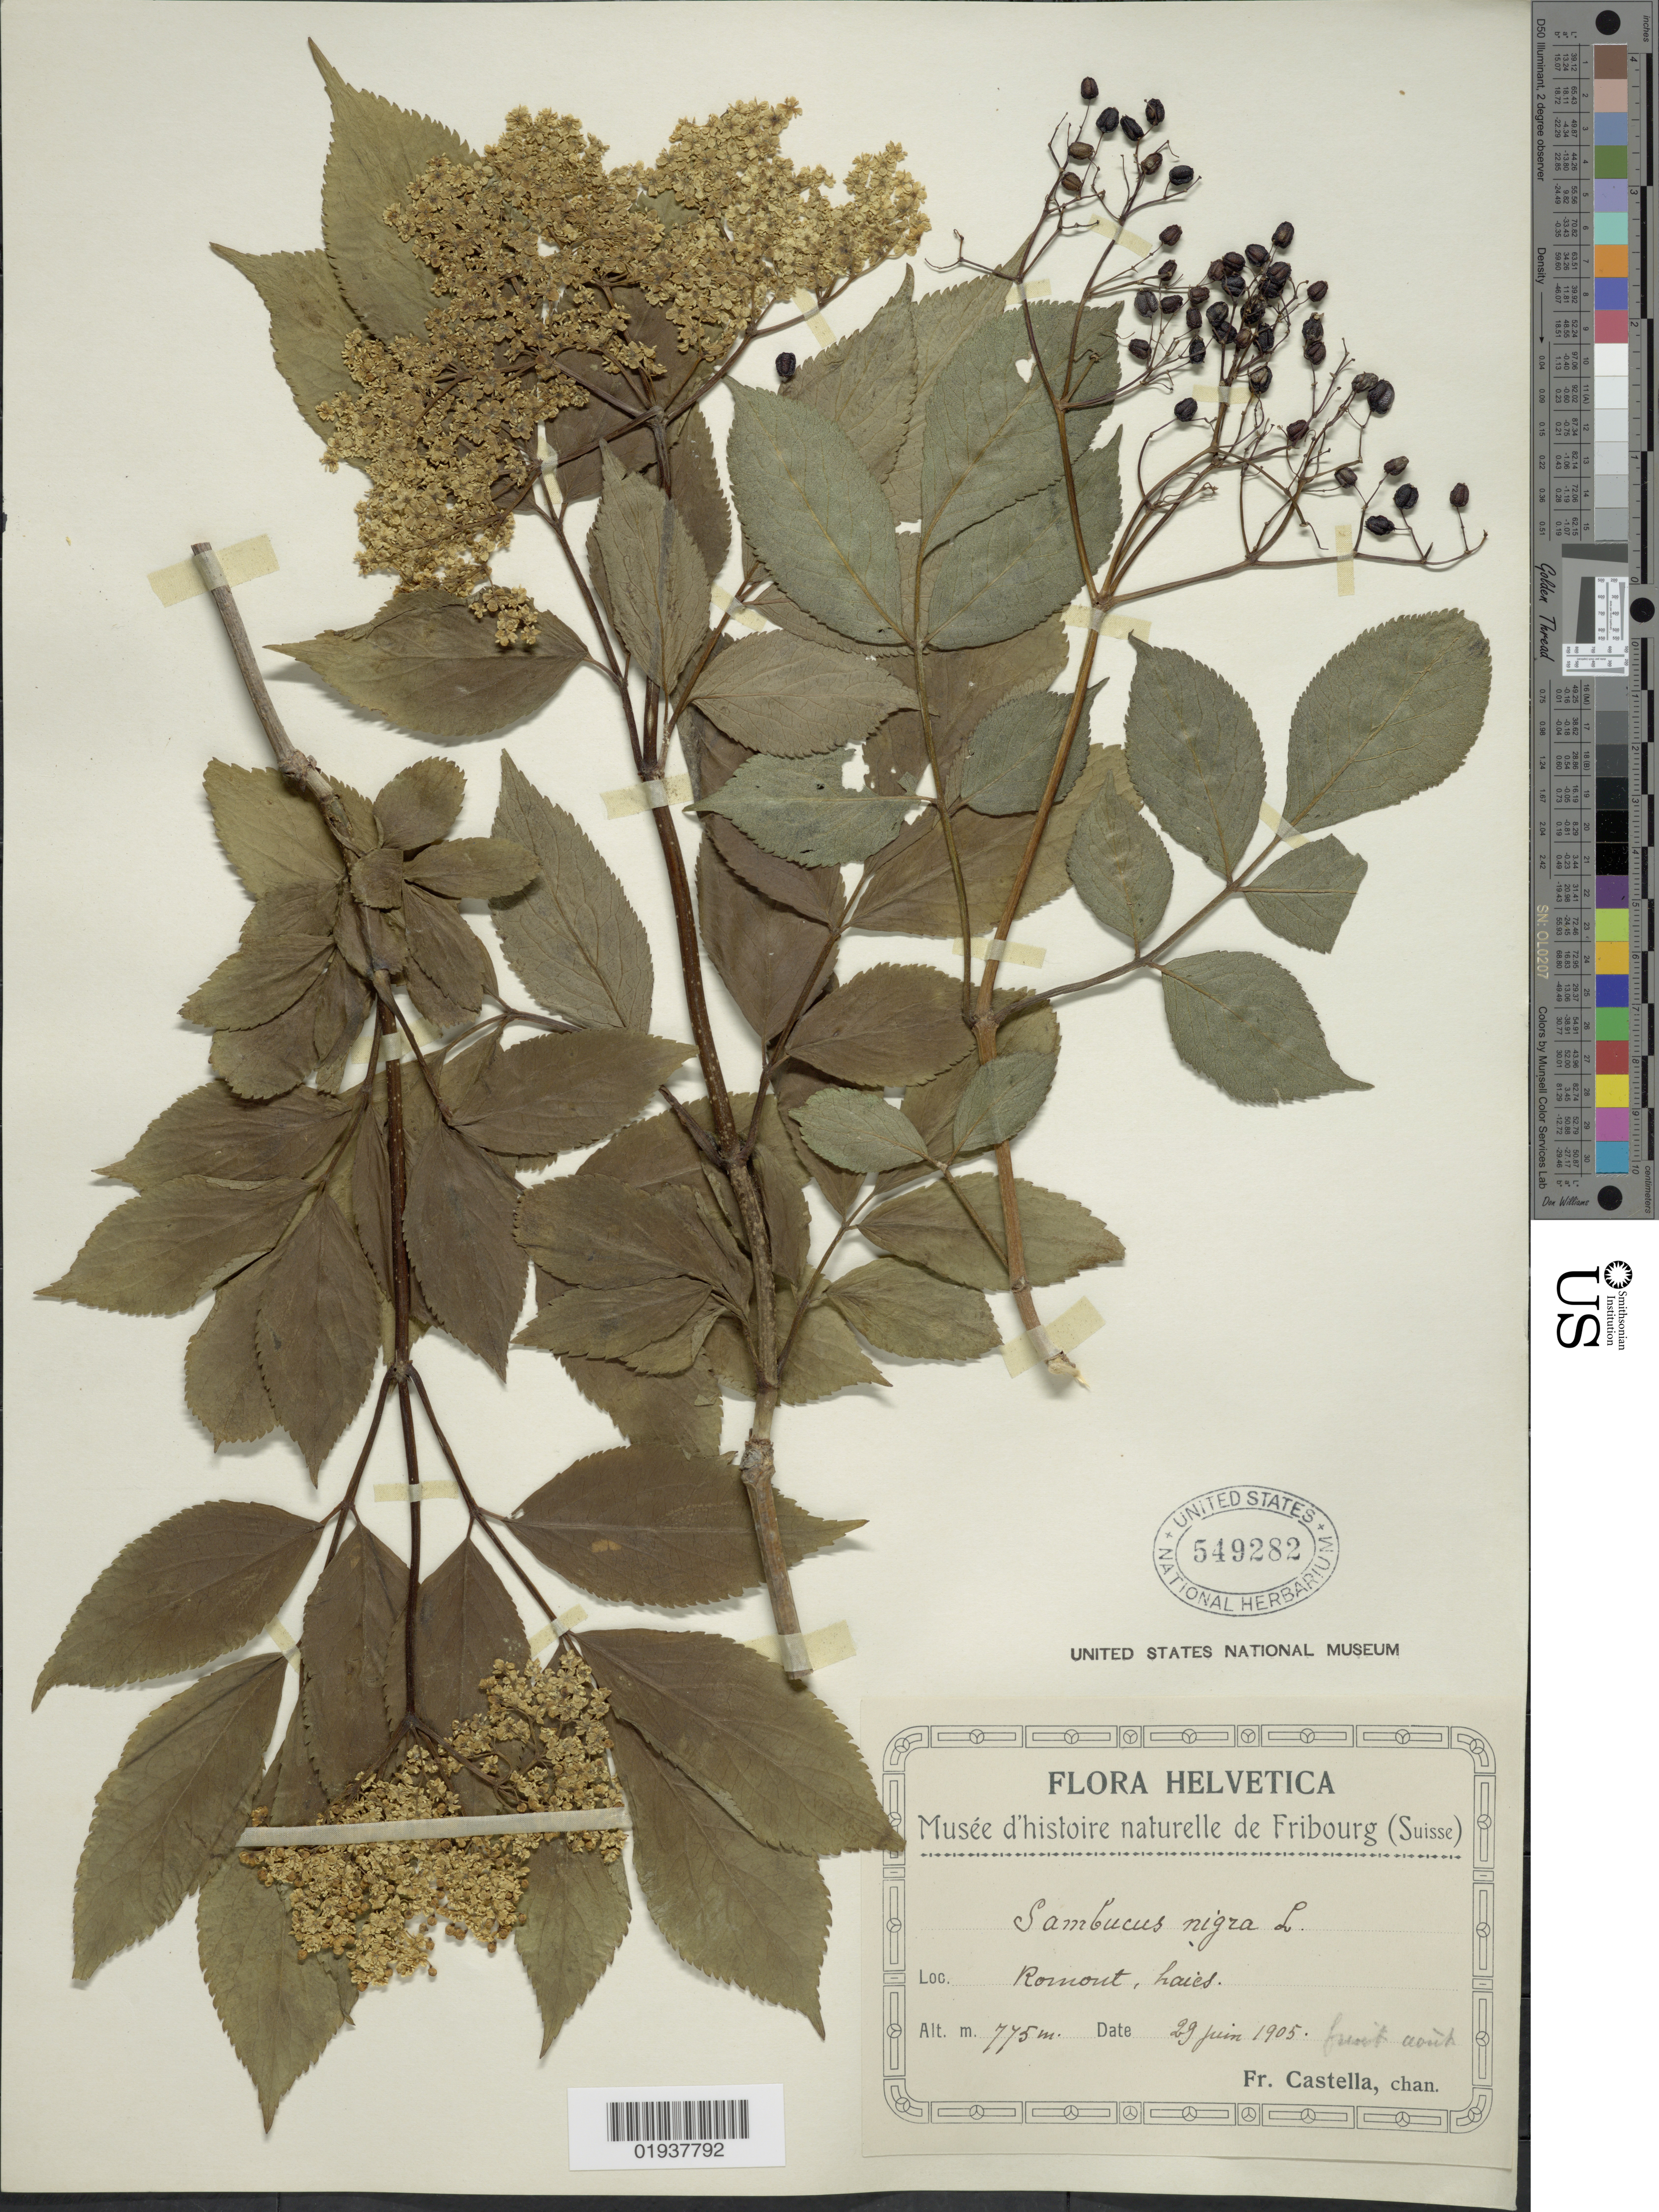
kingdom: Plantae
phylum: Tracheophyta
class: Magnoliopsida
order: Dipsacales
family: Viburnaceae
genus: Sambucus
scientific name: Sambucus nigra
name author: L.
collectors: Fr. Castella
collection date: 1905-06-29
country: Switzerland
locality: Helvetica. Romont, haies.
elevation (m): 775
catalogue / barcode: US 549282